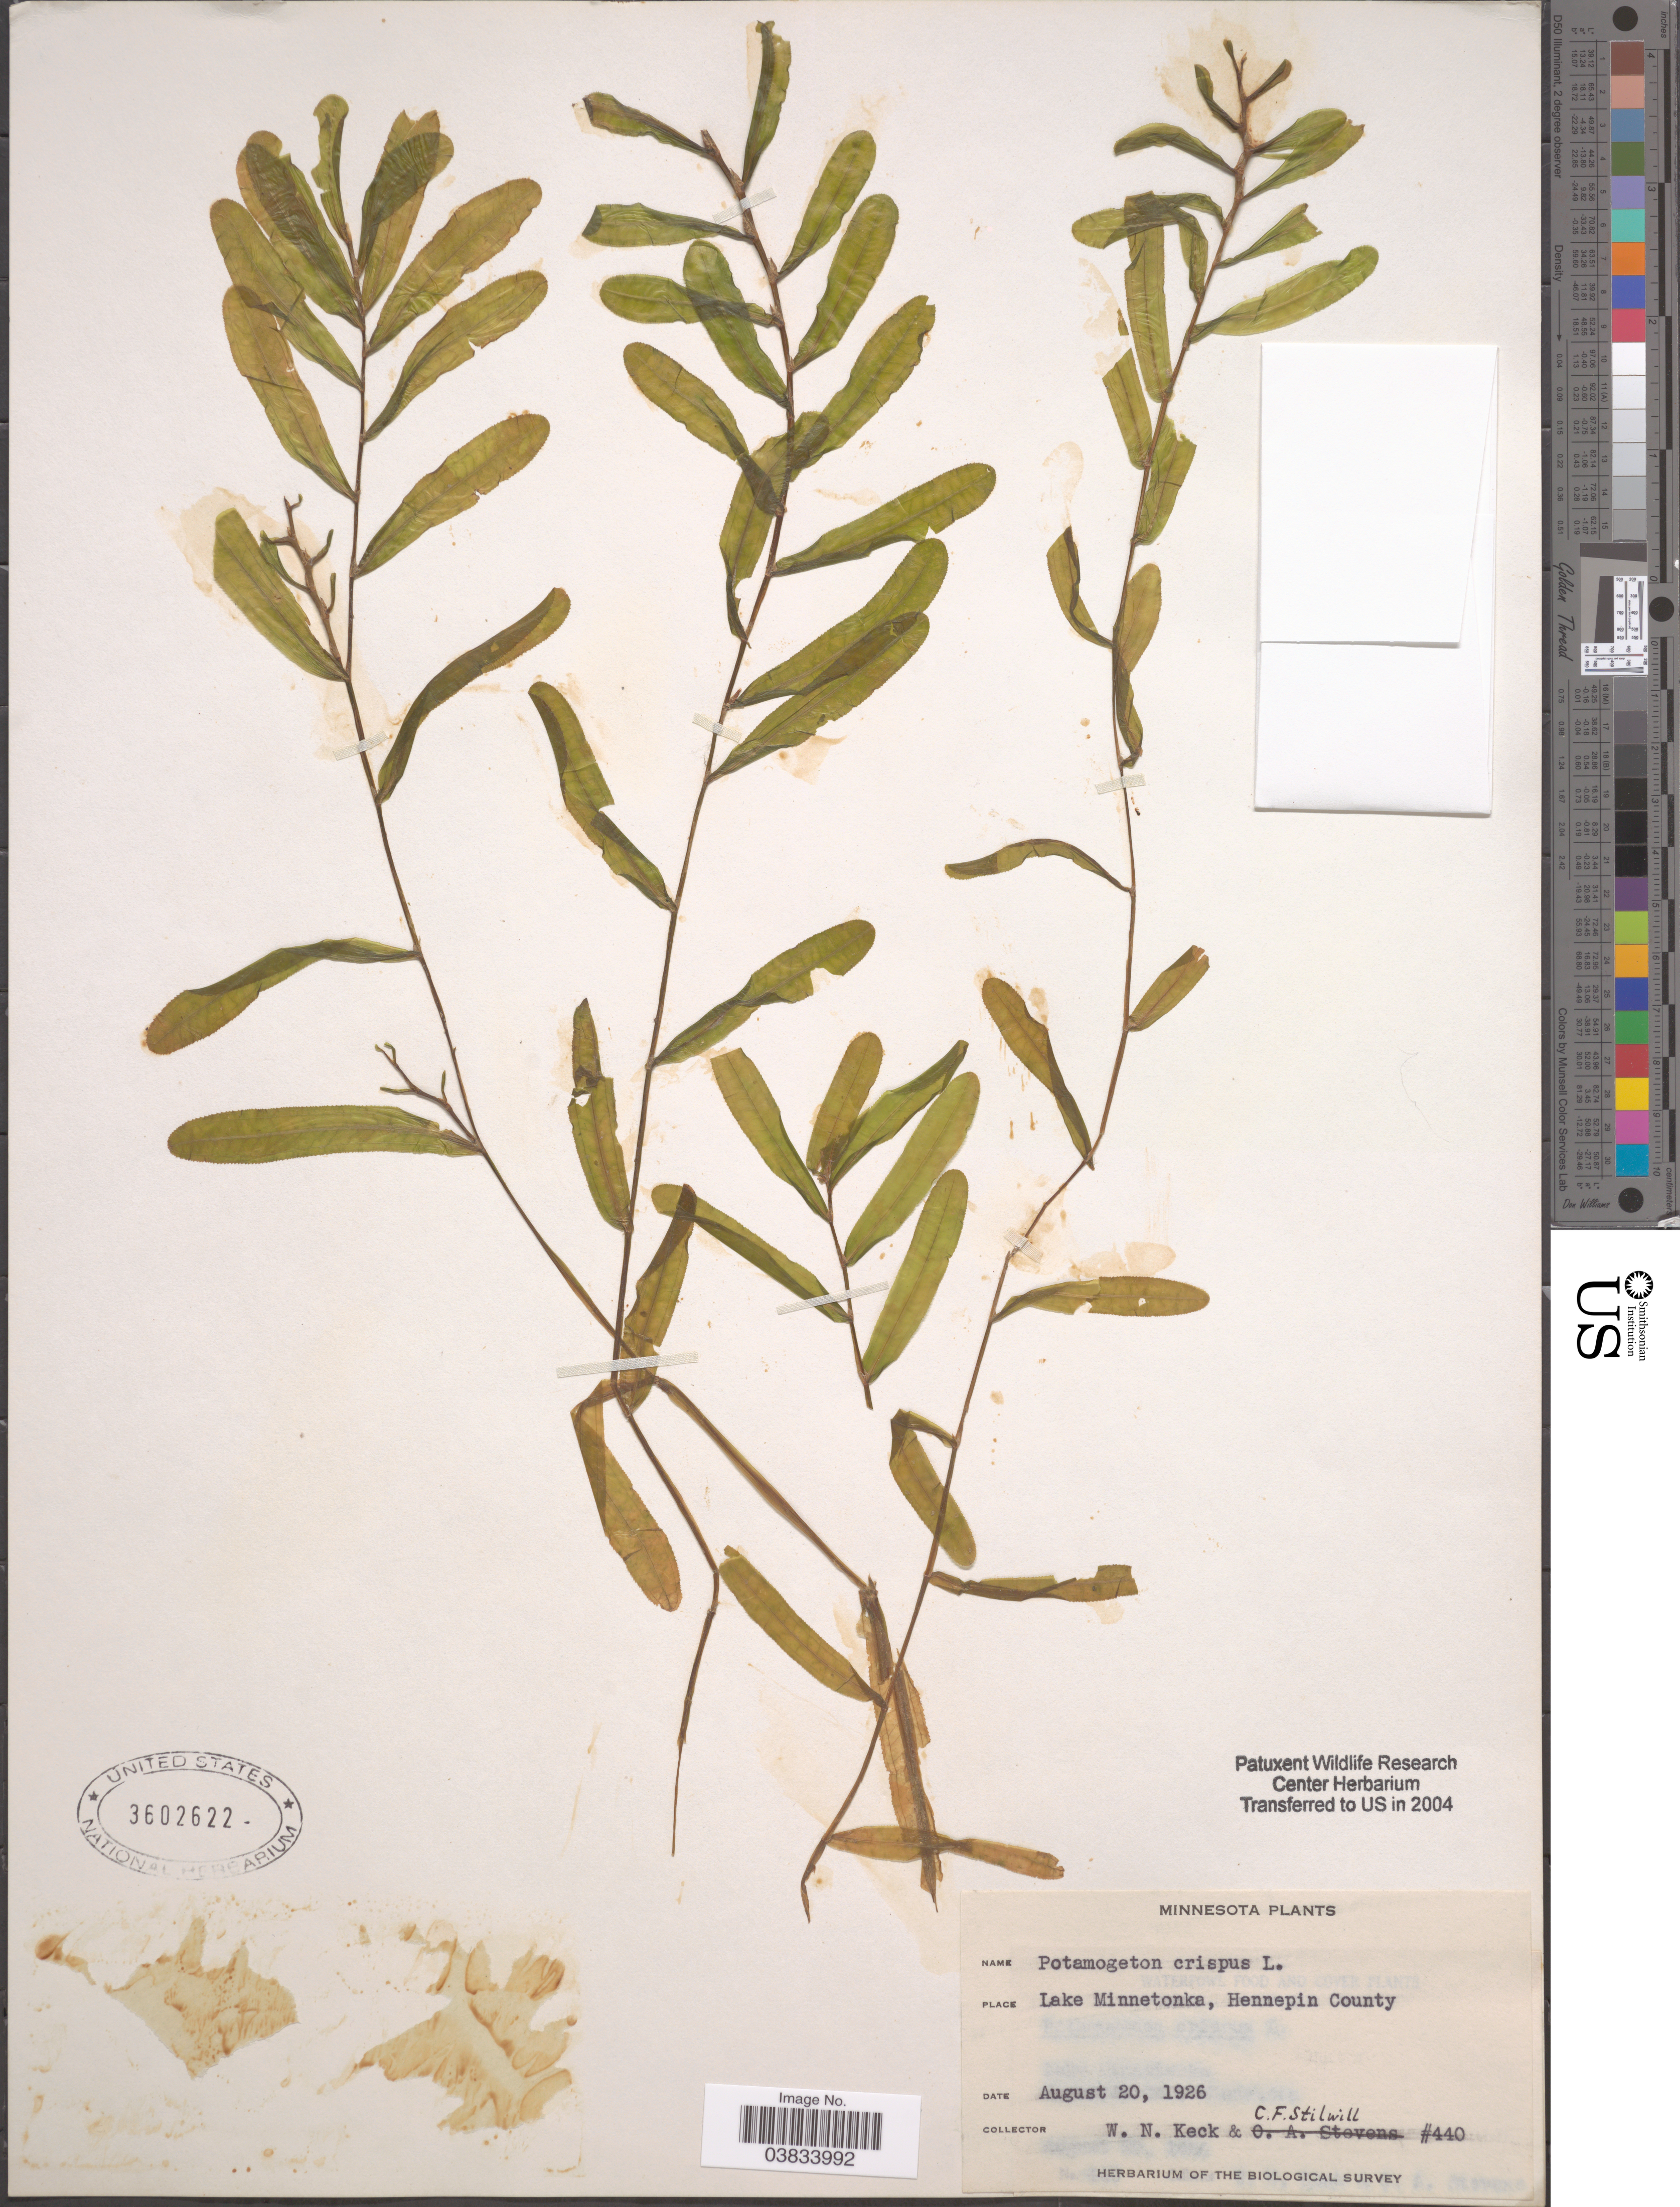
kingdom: Plantae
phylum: Tracheophyta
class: Liliopsida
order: Alismatales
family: Potamogetonaceae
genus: Potamogeton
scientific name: Potamogeton crispus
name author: L.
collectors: W. Keck & C. Stillwill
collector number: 440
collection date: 1926-08-20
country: United States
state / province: Minnesota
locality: Lake Minnetonka, Hennepin County.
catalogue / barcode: US 3602622